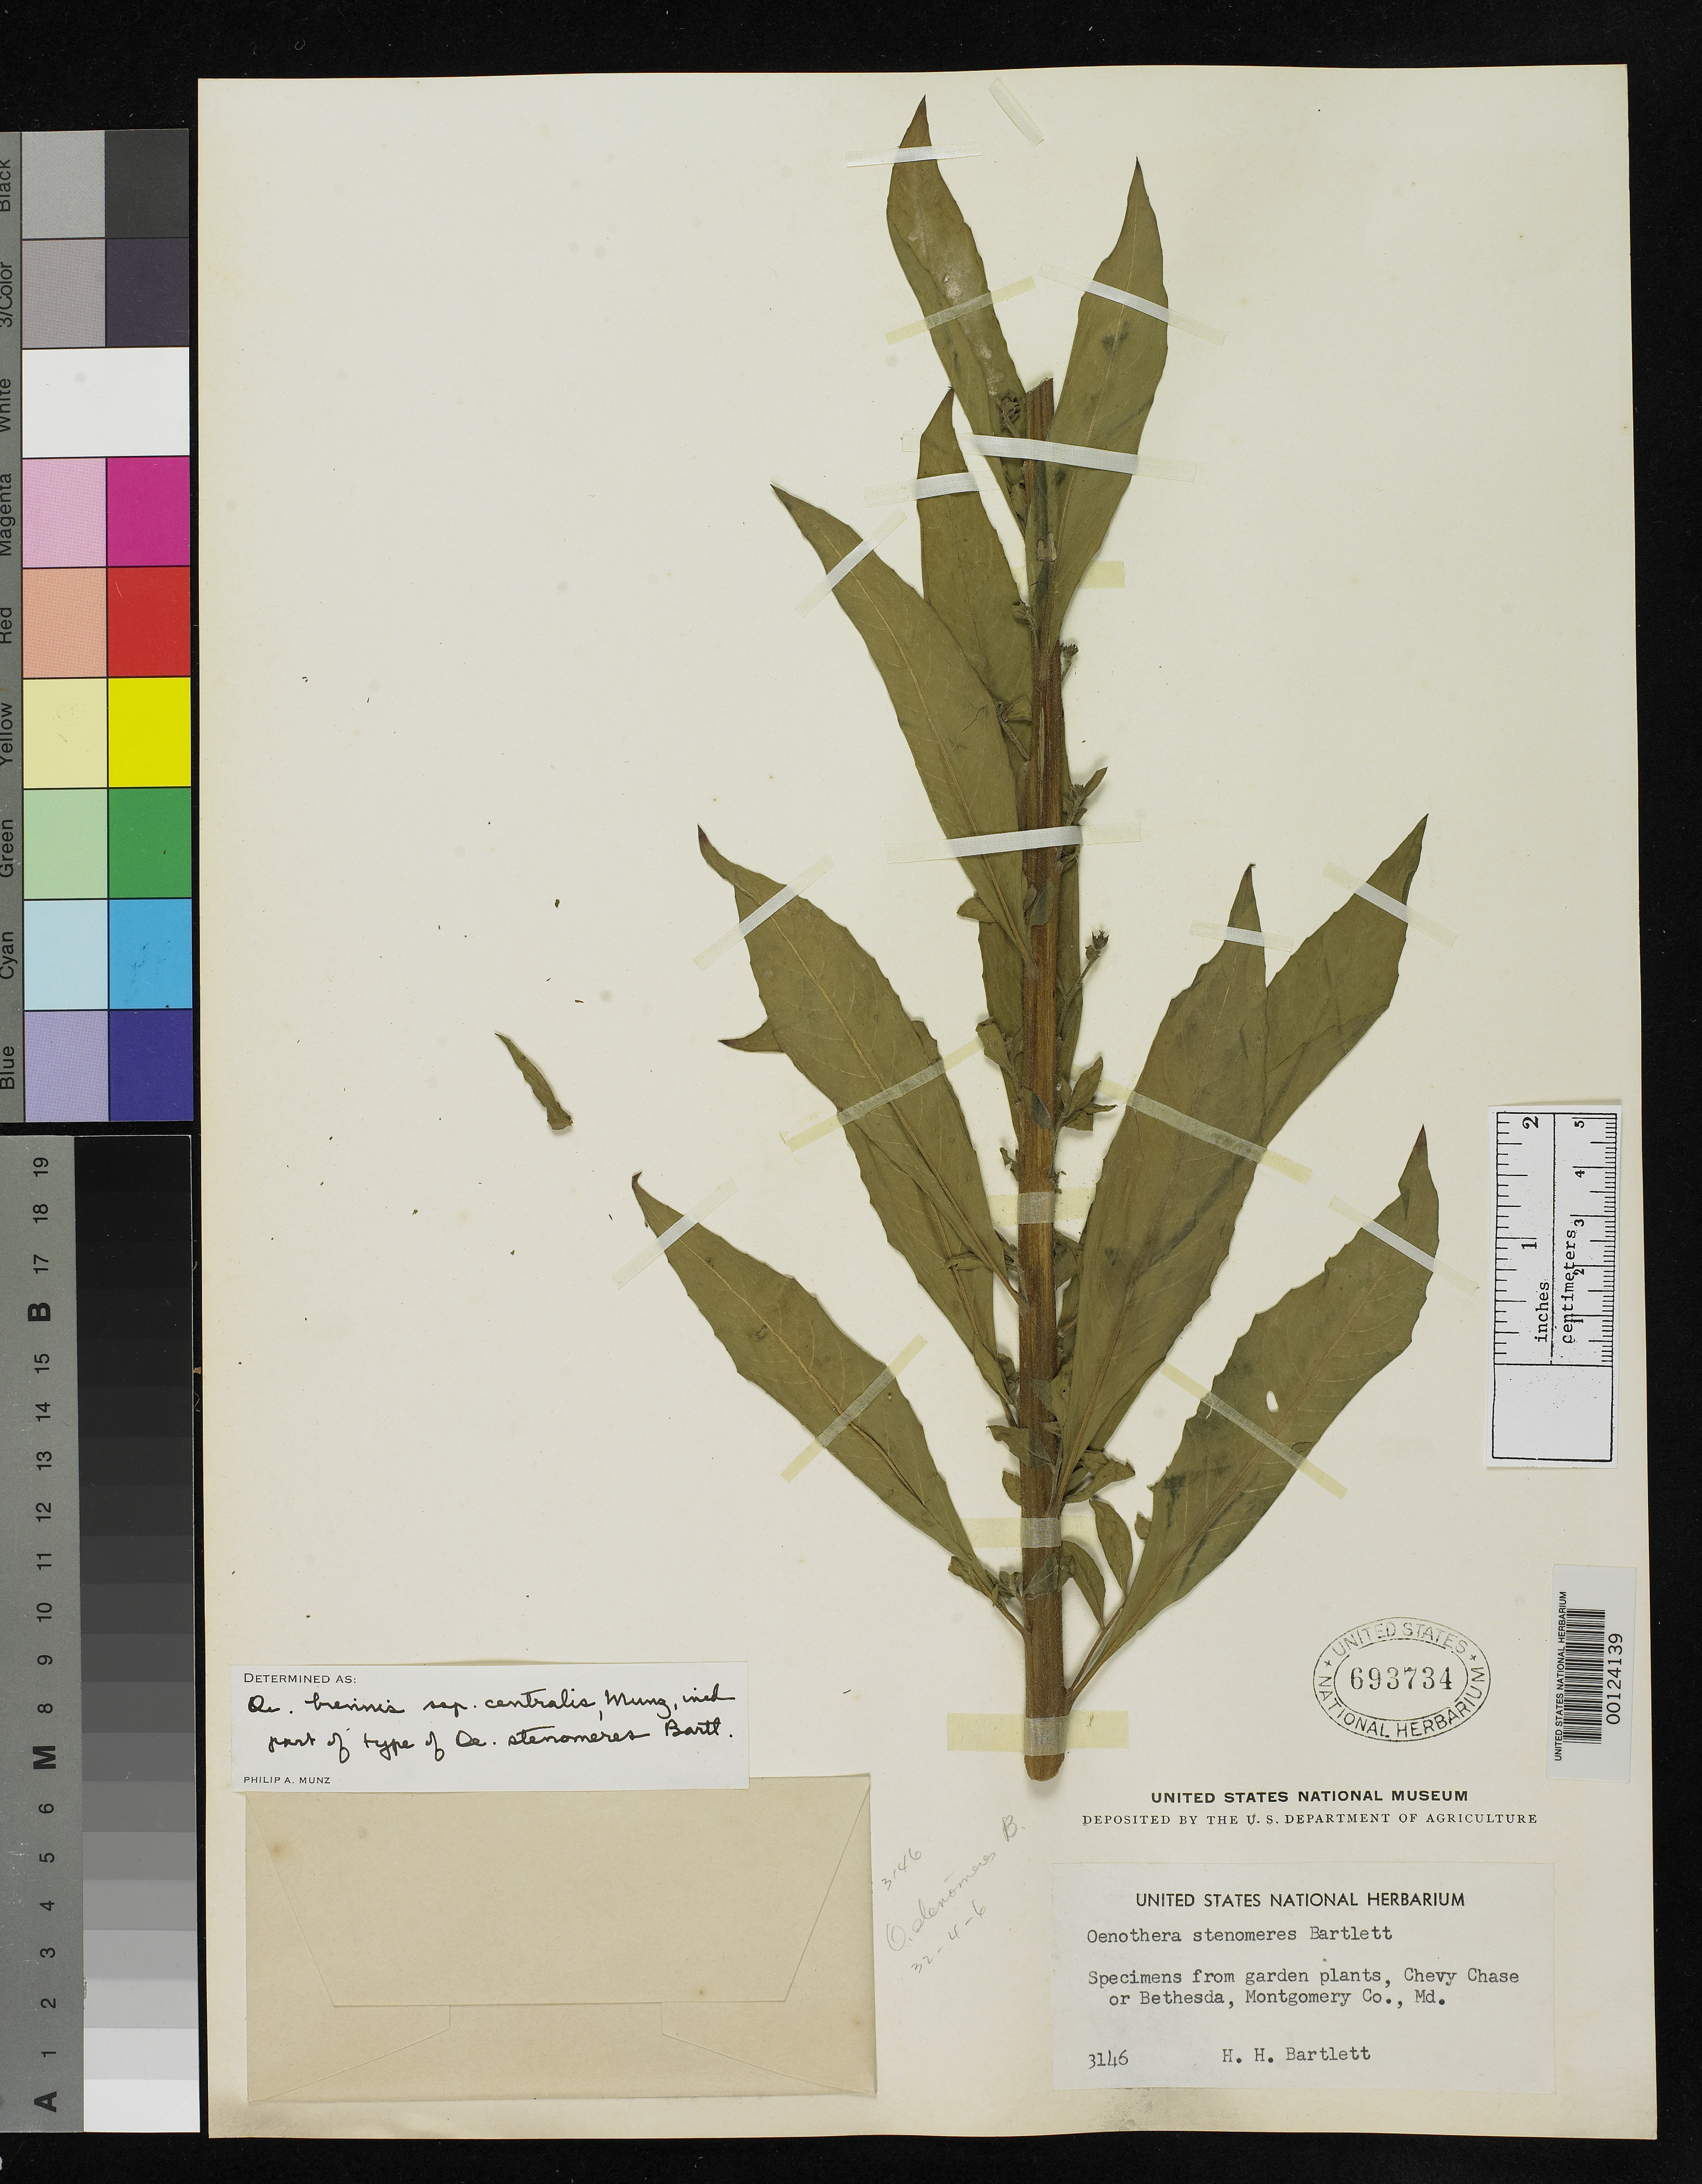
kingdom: Plantae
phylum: Tracheophyta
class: Magnoliopsida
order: Myrtales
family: Onagraceae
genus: Oenothera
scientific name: Oenothera stenomeres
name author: Bartlett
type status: Holotype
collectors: H. H. Bartlett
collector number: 3146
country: United States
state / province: Maryland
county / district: Montgomery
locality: Bethesda or Chevy Chase.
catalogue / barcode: US 693734